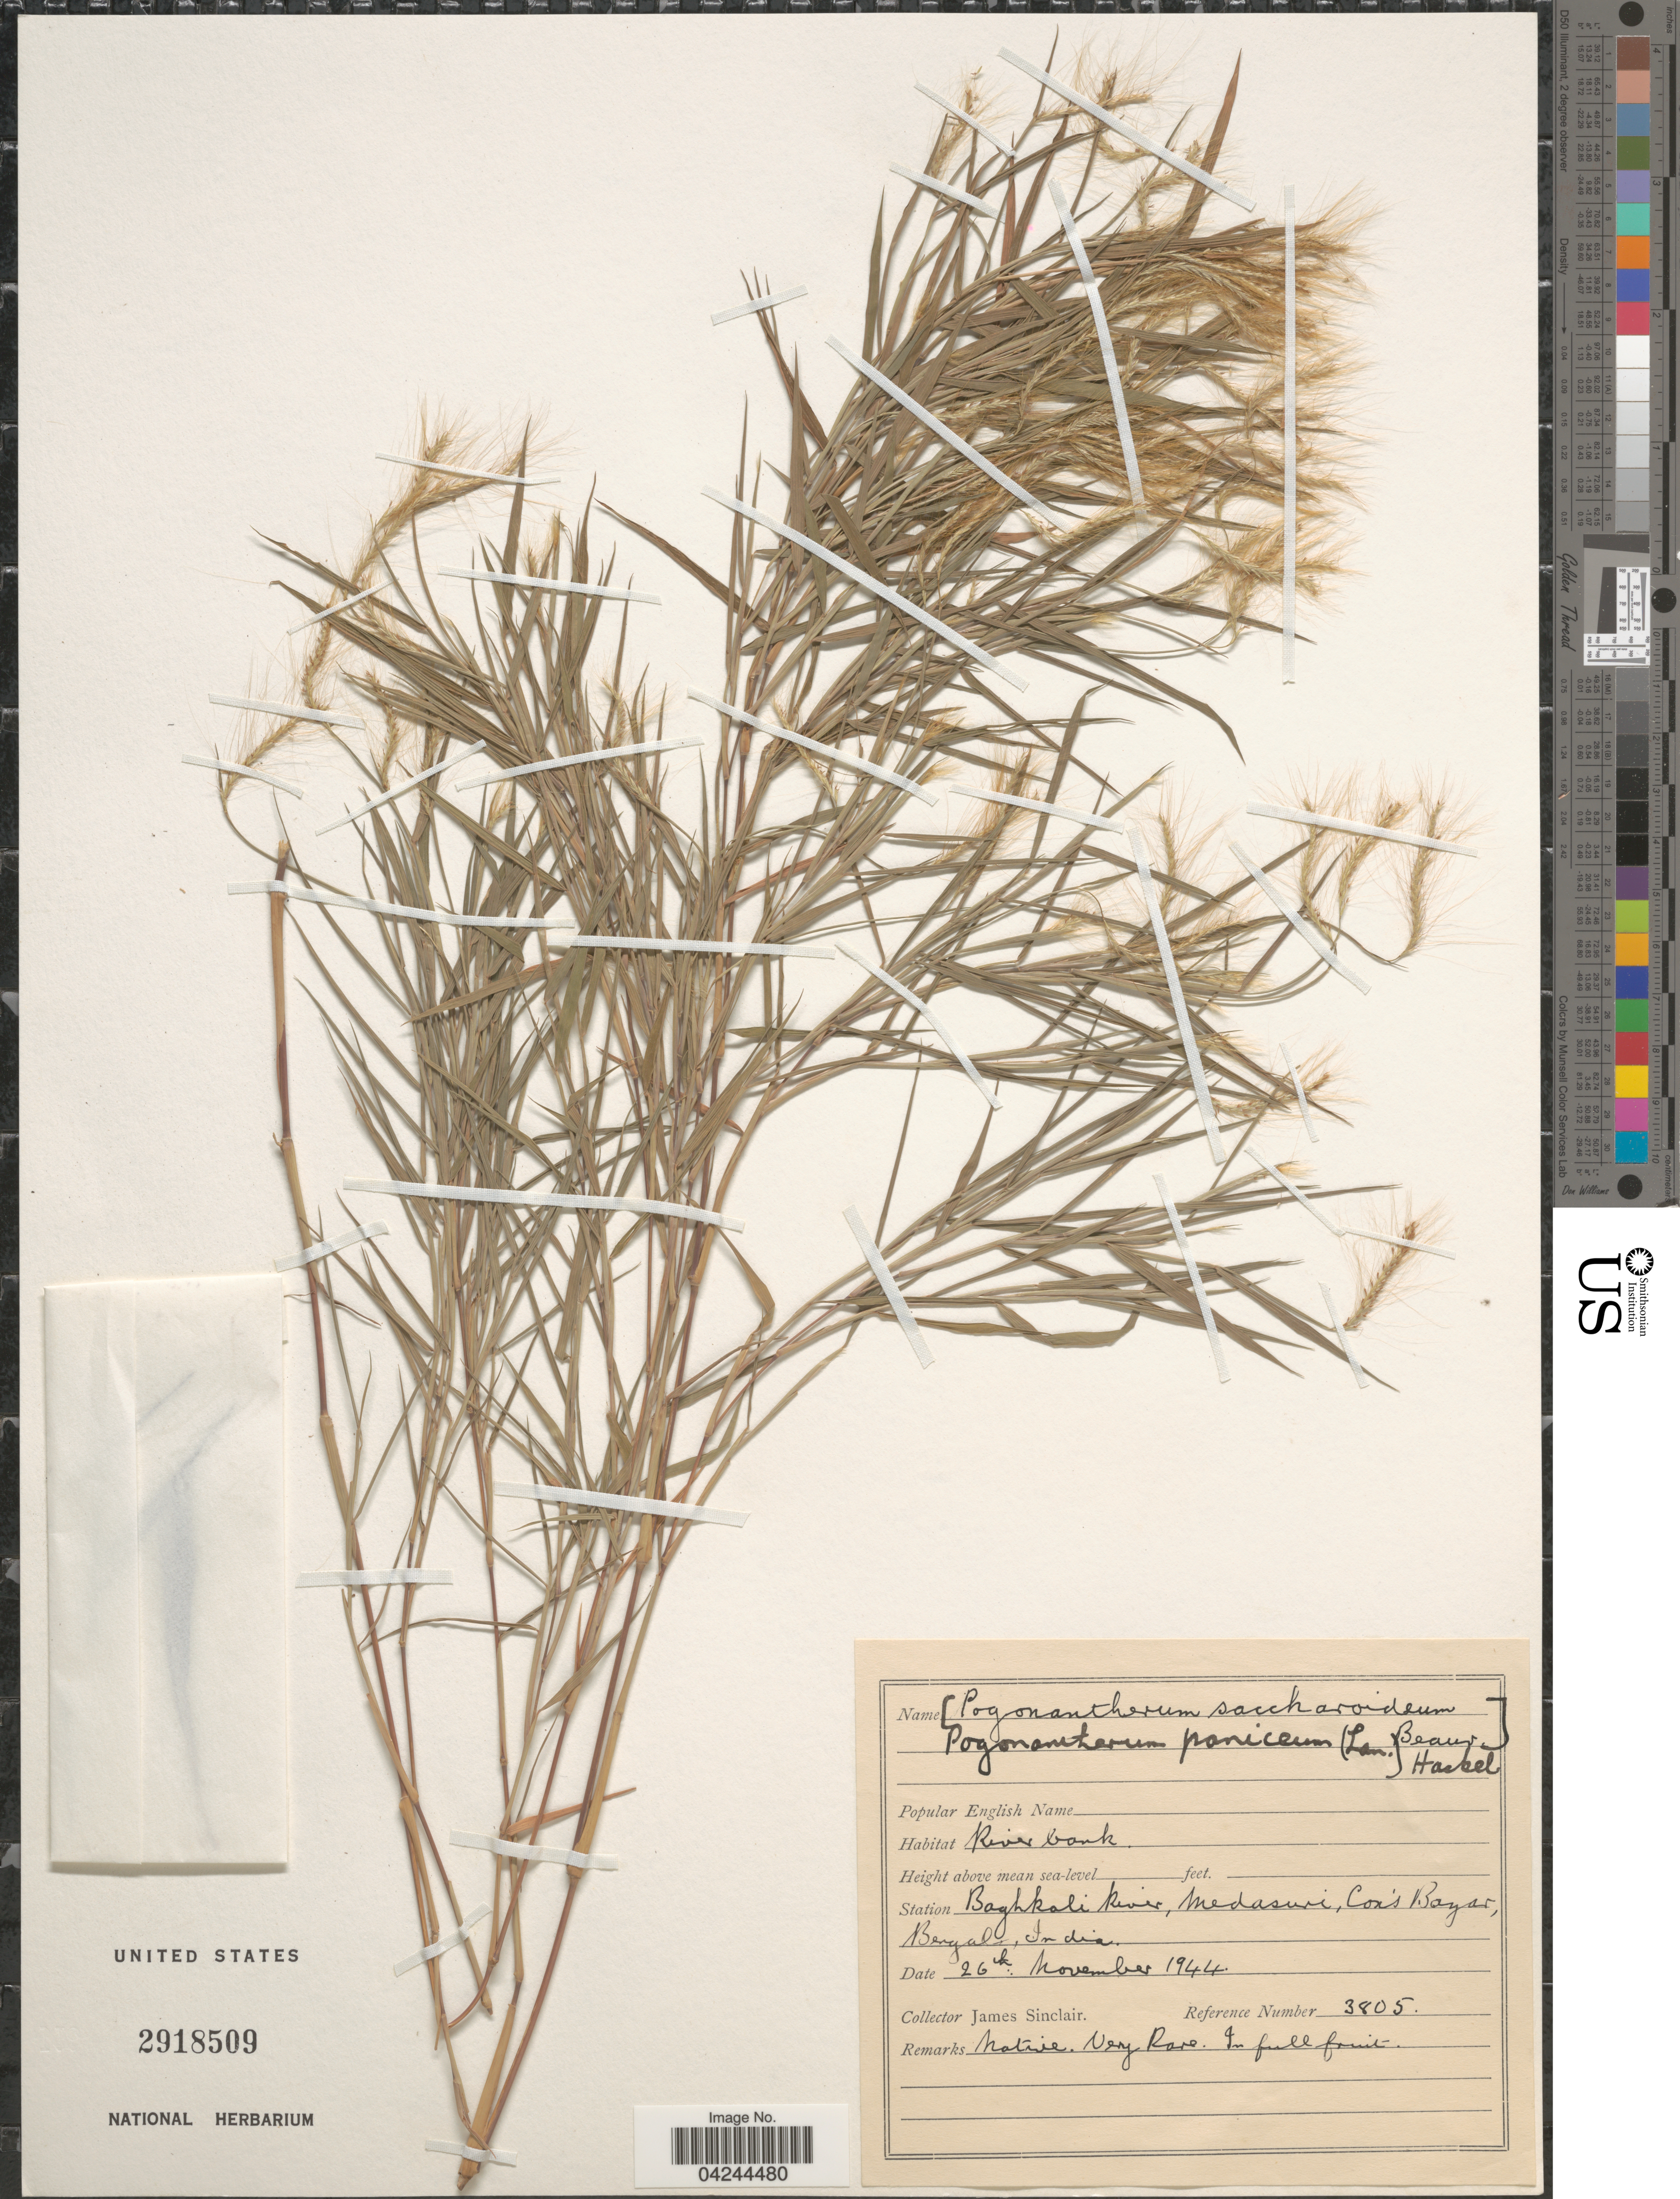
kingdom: Plantae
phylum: Tracheophyta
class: Liliopsida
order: Poales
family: Poaceae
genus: Pogonatherum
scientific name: Pogonatherum crinitum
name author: (Thunb.) Kunth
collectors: J. Sinclair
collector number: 3805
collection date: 1944-11-26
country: Bangladesh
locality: River bank. Station Baghkali River, Medasuri, Cox's Bazar, Bengal, India.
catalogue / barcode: US 2918509